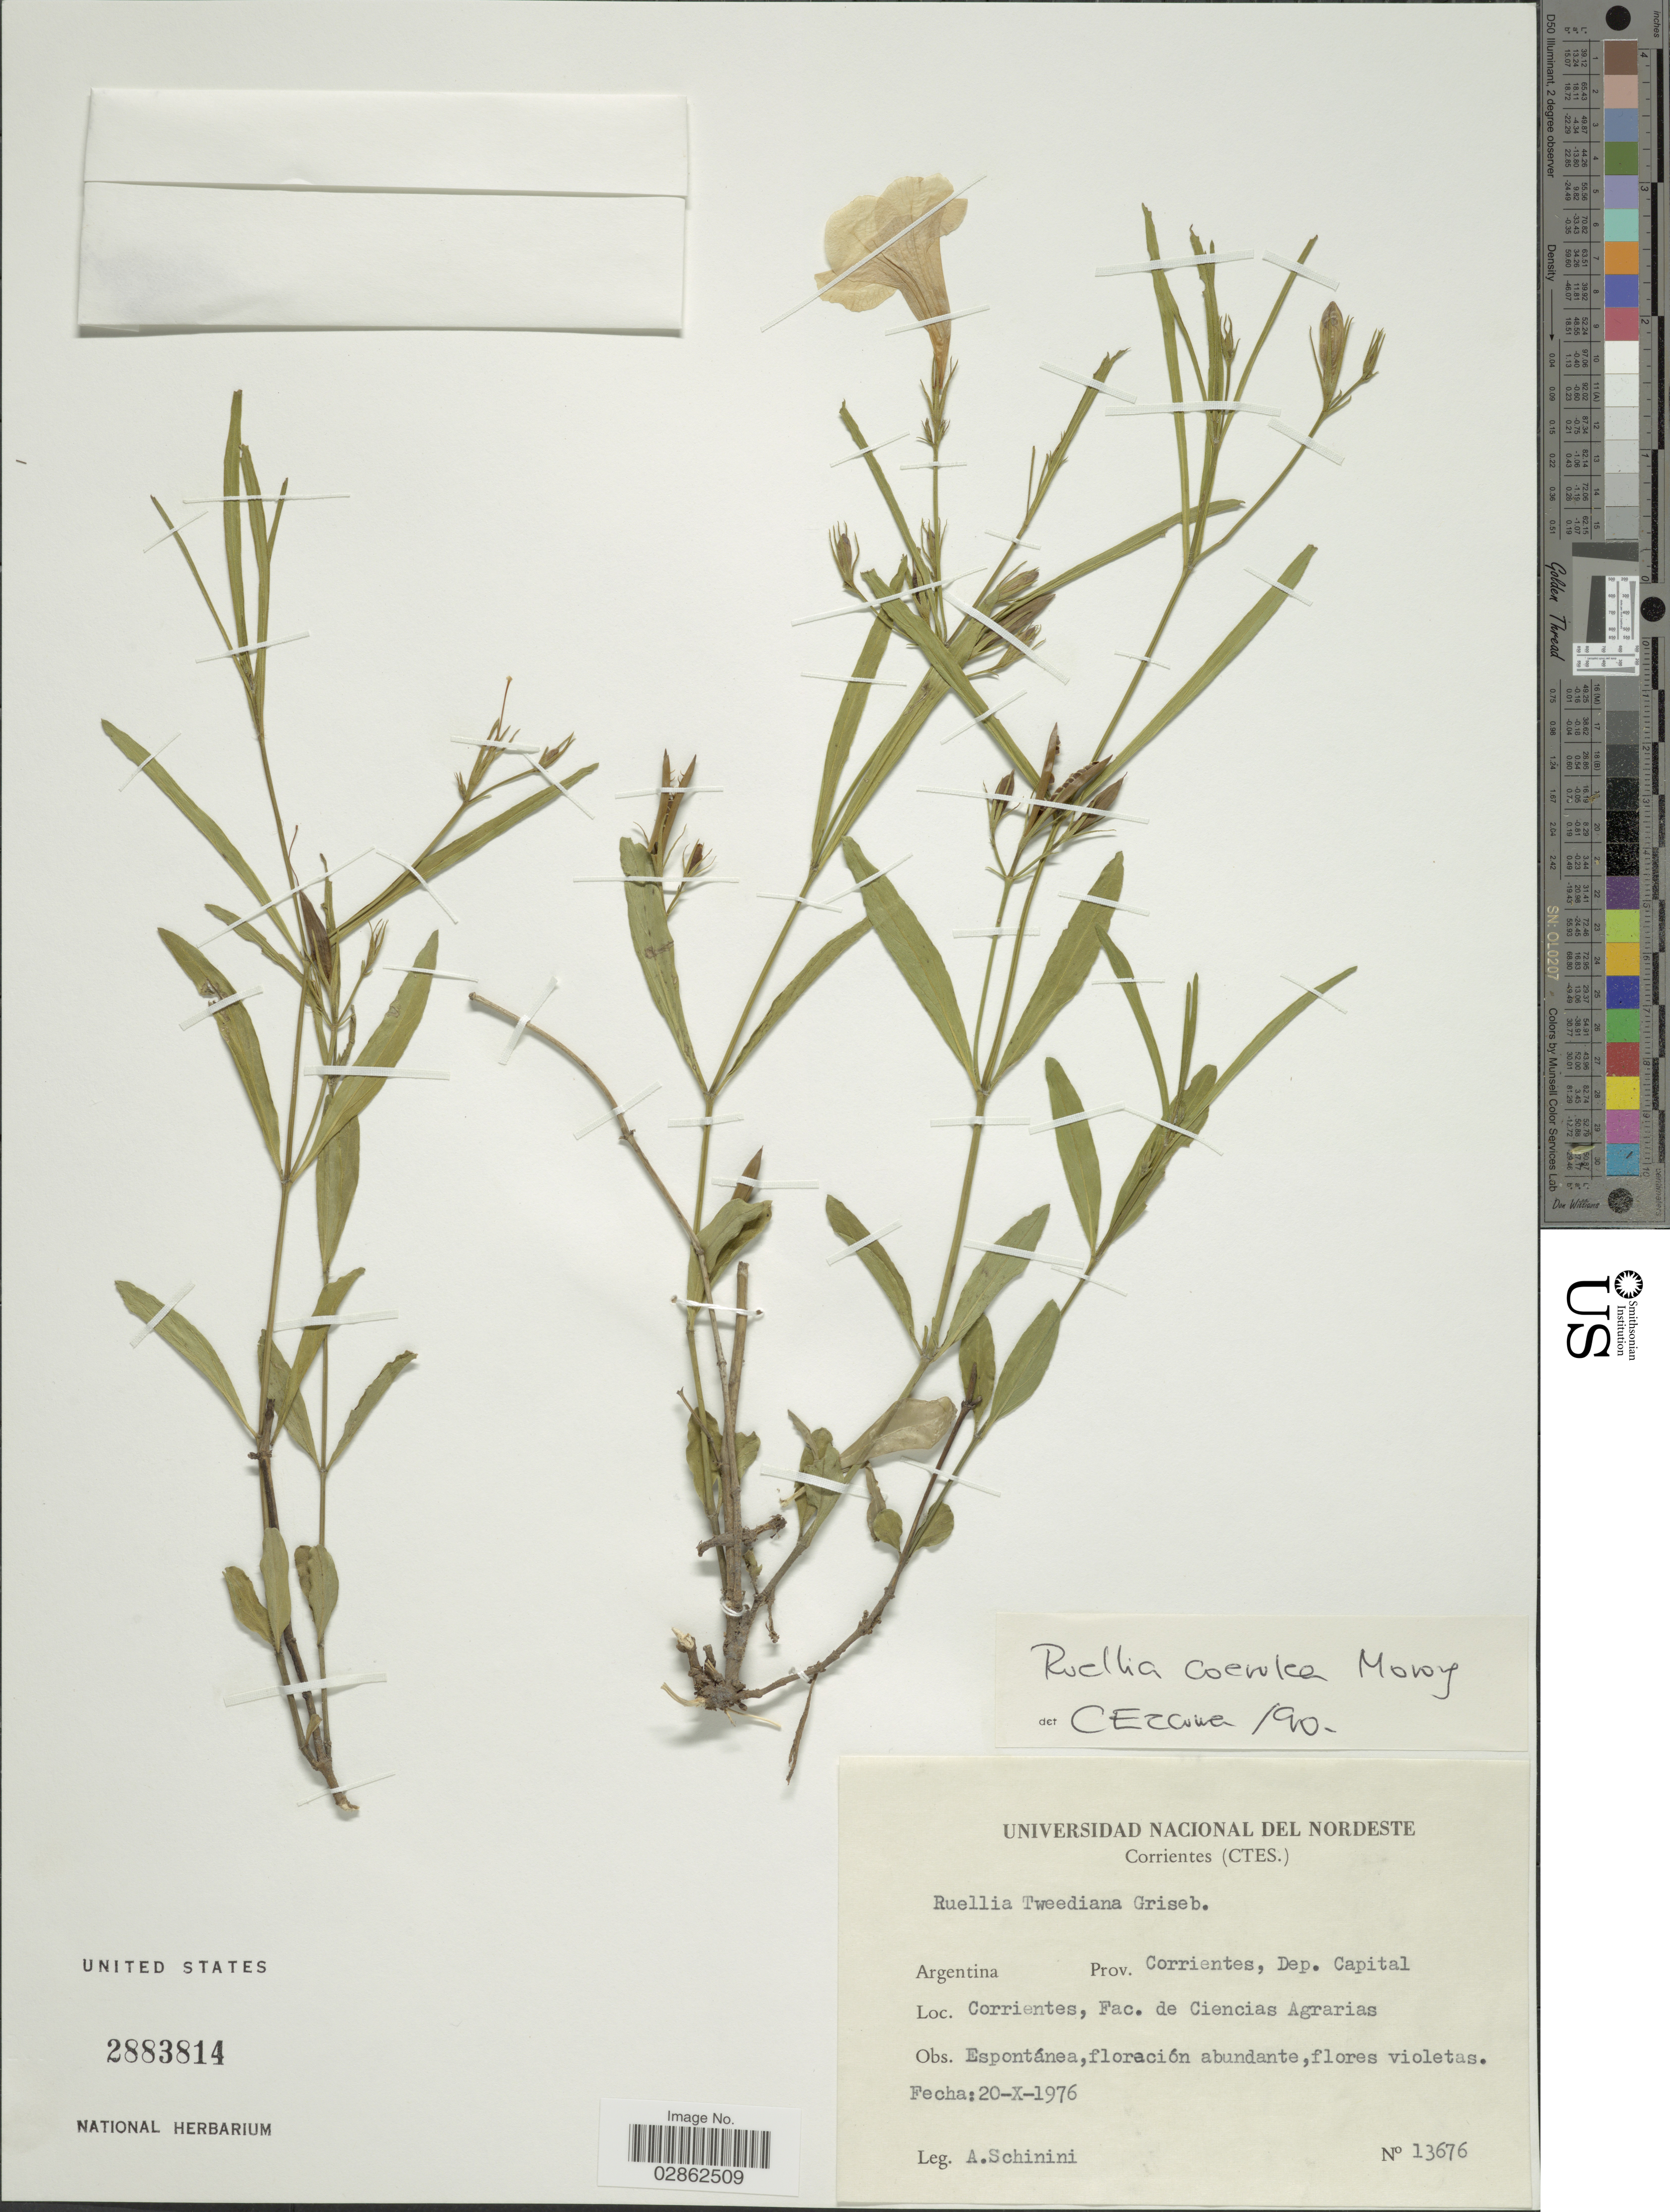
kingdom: Plantae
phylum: Tracheophyta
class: Magnoliopsida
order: Lamiales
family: Acanthaceae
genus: Ruellia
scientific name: Ruellia coerulea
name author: Morong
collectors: A. Schinini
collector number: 13676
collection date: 1976-10-20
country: Argentina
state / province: Corrientes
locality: Dep. Capital. Corrientes, Fac. de Ciencias Agrarias.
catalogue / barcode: US 2883814